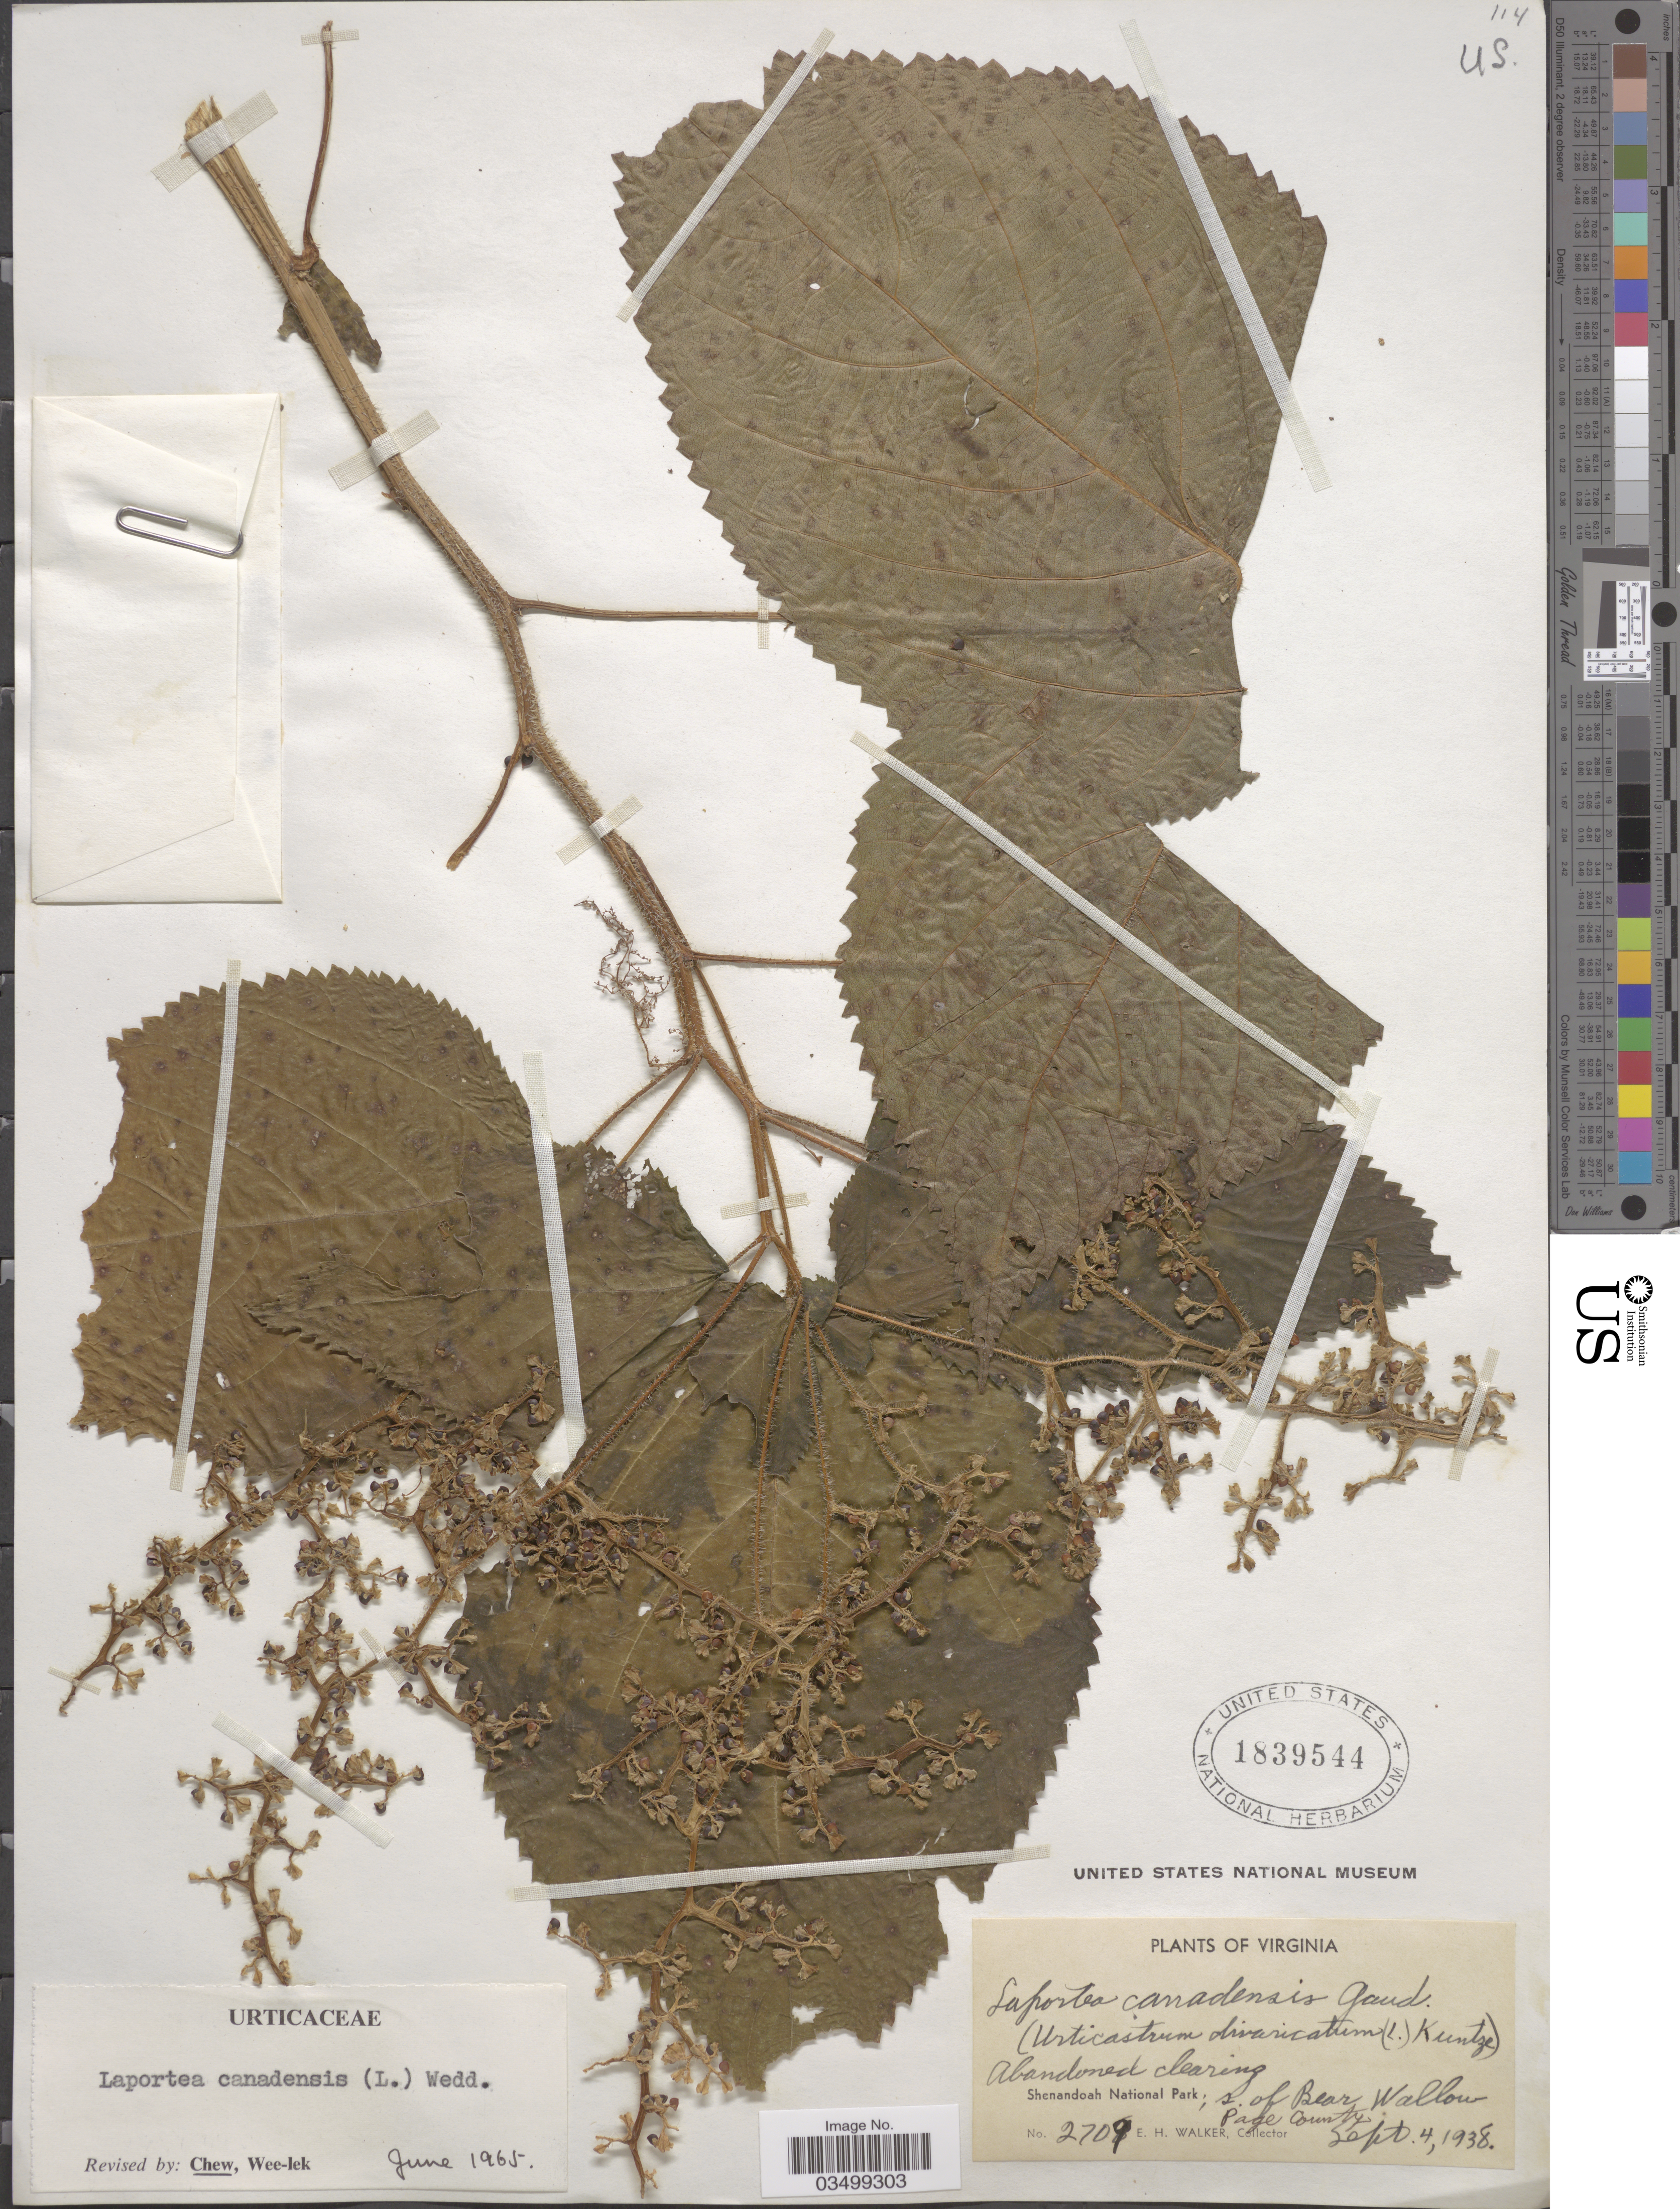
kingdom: Plantae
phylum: Tracheophyta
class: Magnoliopsida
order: Rosales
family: Urticaceae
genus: Laportea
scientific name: Laportea canadensis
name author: (L.) Wedd.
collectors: E. H. Walker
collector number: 2709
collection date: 1938-09-04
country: United States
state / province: Virginia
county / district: Page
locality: Abandoned clearing. Shenandoah National Park; s. of Bear Wallow. Page County.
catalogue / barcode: US 1839544